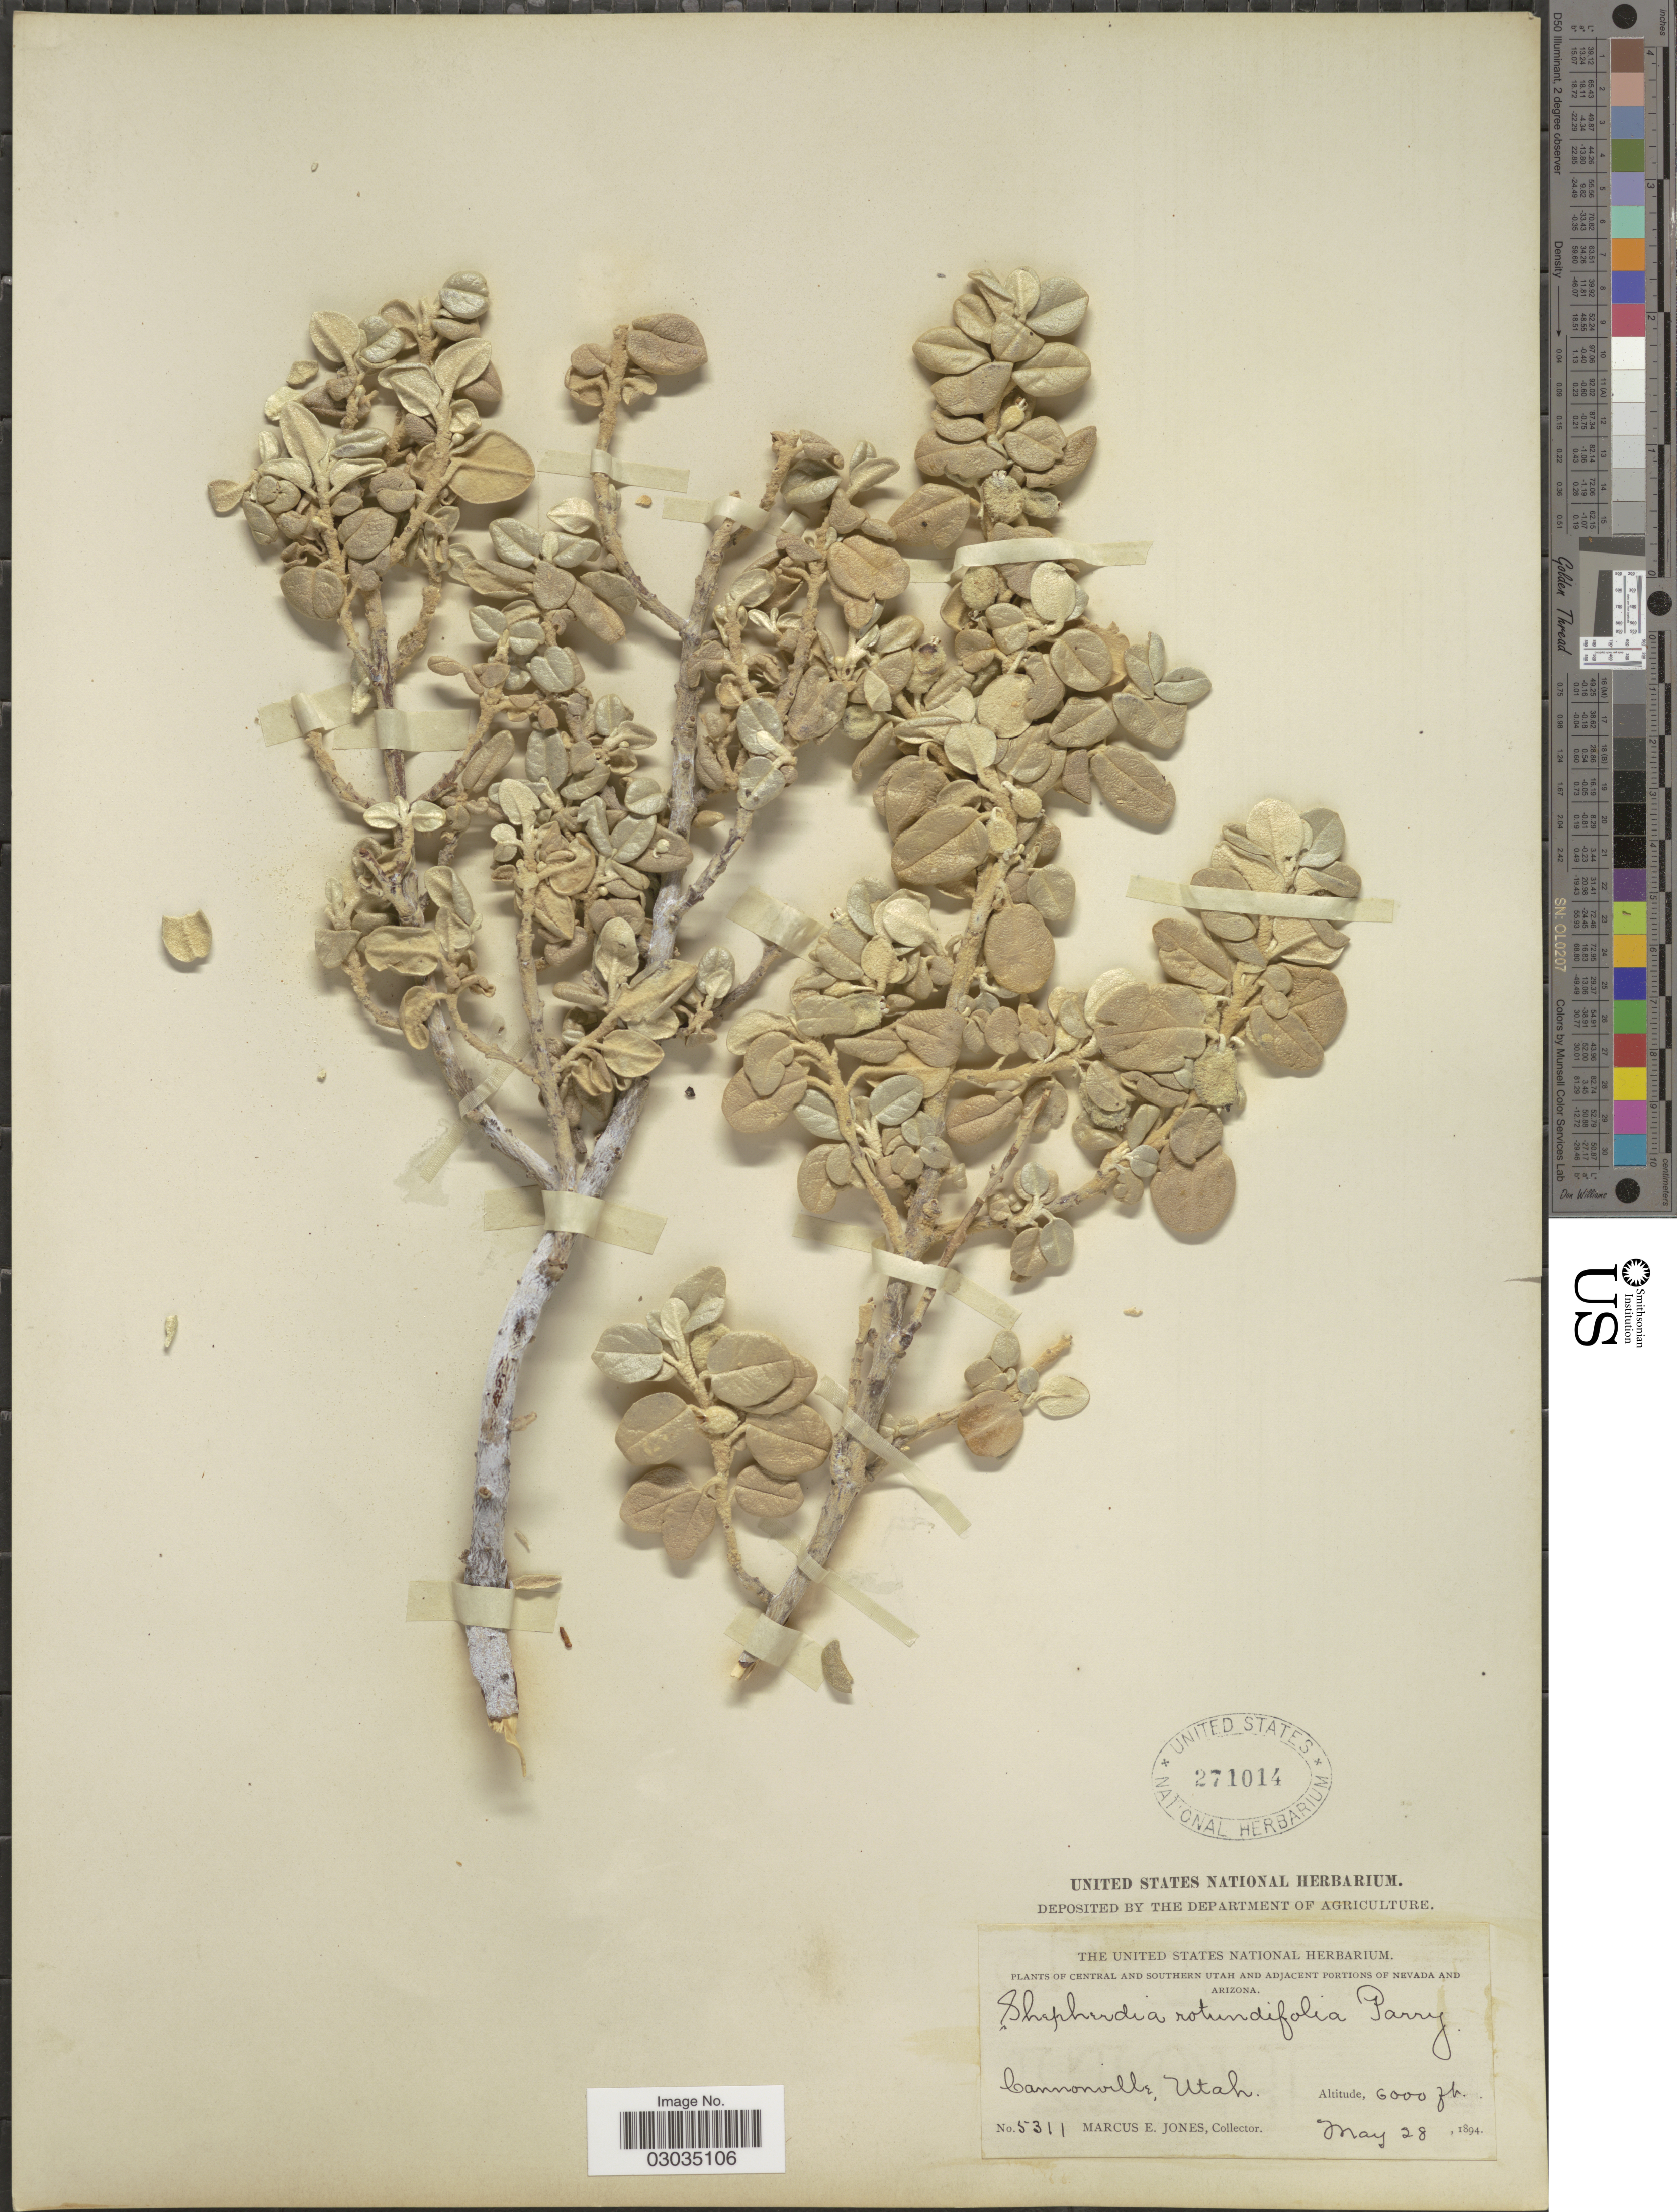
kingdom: Plantae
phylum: Tracheophyta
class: Magnoliopsida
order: Rosales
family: Elaeagnaceae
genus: Shepherdia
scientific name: Shepherdia rotundifolia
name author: Parry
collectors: M. E. Jones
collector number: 5311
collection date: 1894-05-28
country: United States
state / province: Utah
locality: Cannonville, Utah, Central and Southern Utah.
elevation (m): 1829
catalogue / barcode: US 271014